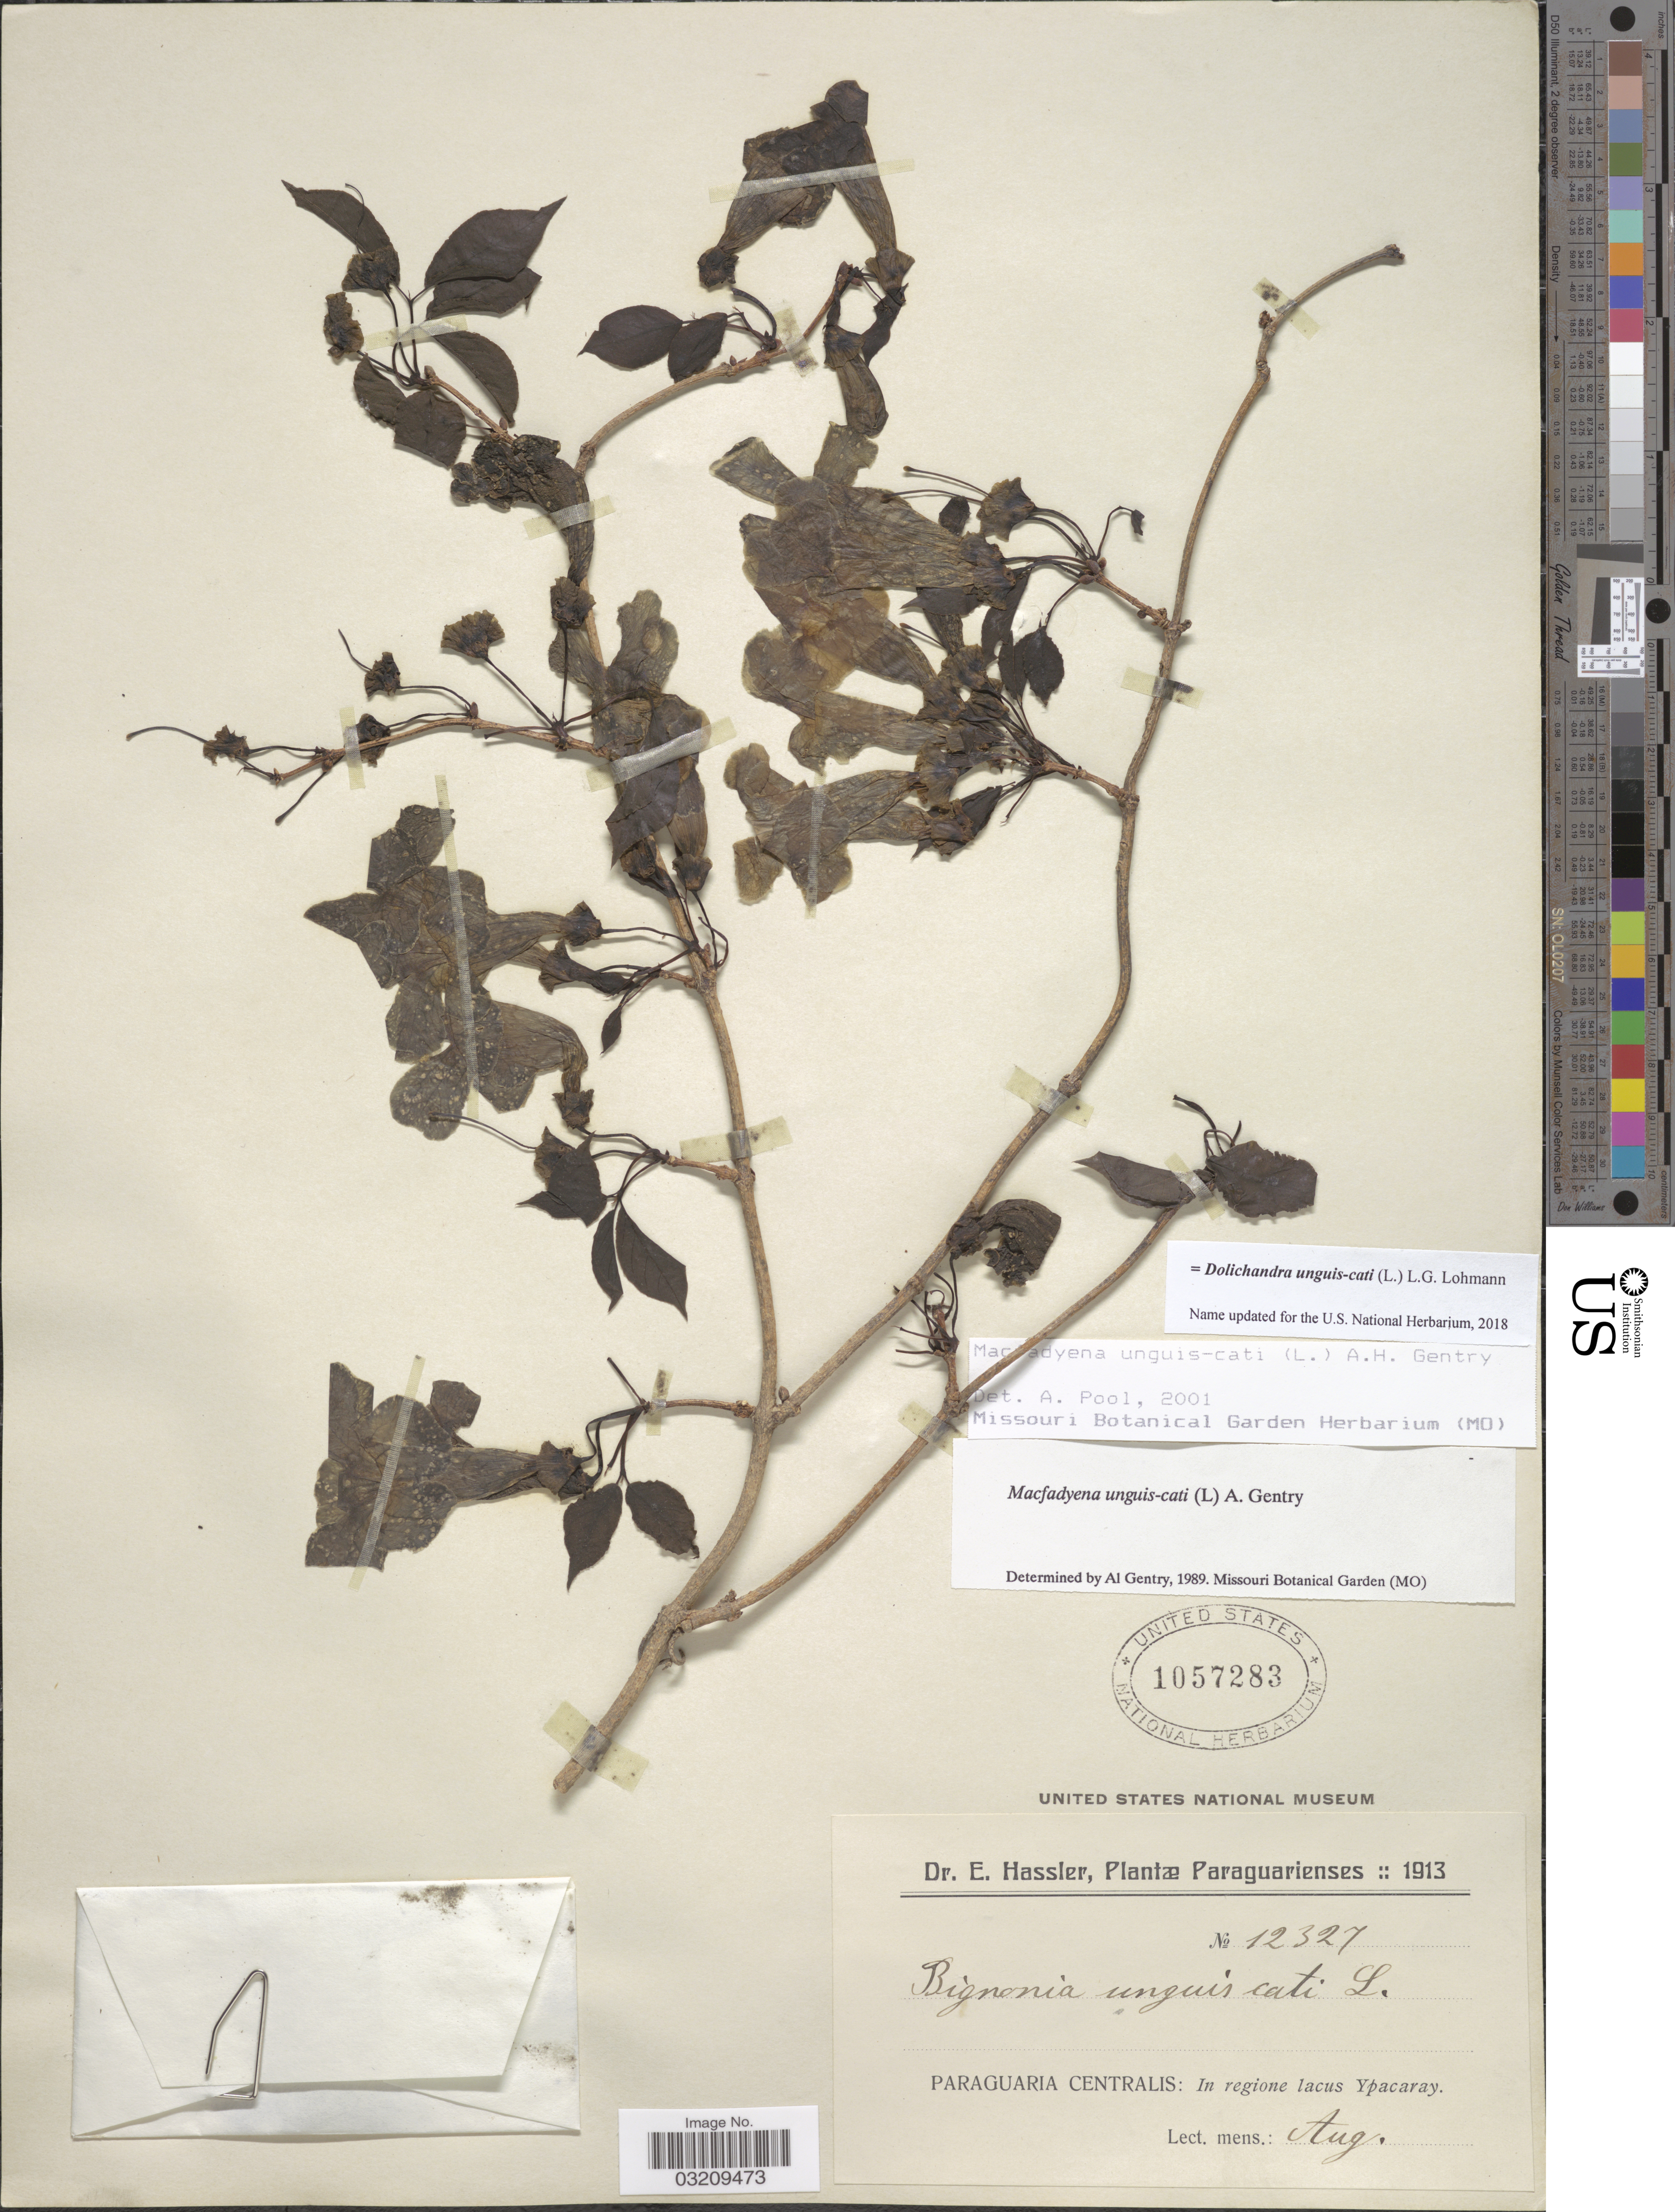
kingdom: Plantae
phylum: Tracheophyta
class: Magnoliopsida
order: Lamiales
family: Bignoniaceae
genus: Dolichandra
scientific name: Dolichandra unguis-cati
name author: (L.) L.G. Lohmann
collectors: E. Hassler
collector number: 12327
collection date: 1913-08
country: Paraguay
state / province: Paraguari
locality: Paraguaria Centralis: In regione lacus Ypacaray.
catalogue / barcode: US 1057283